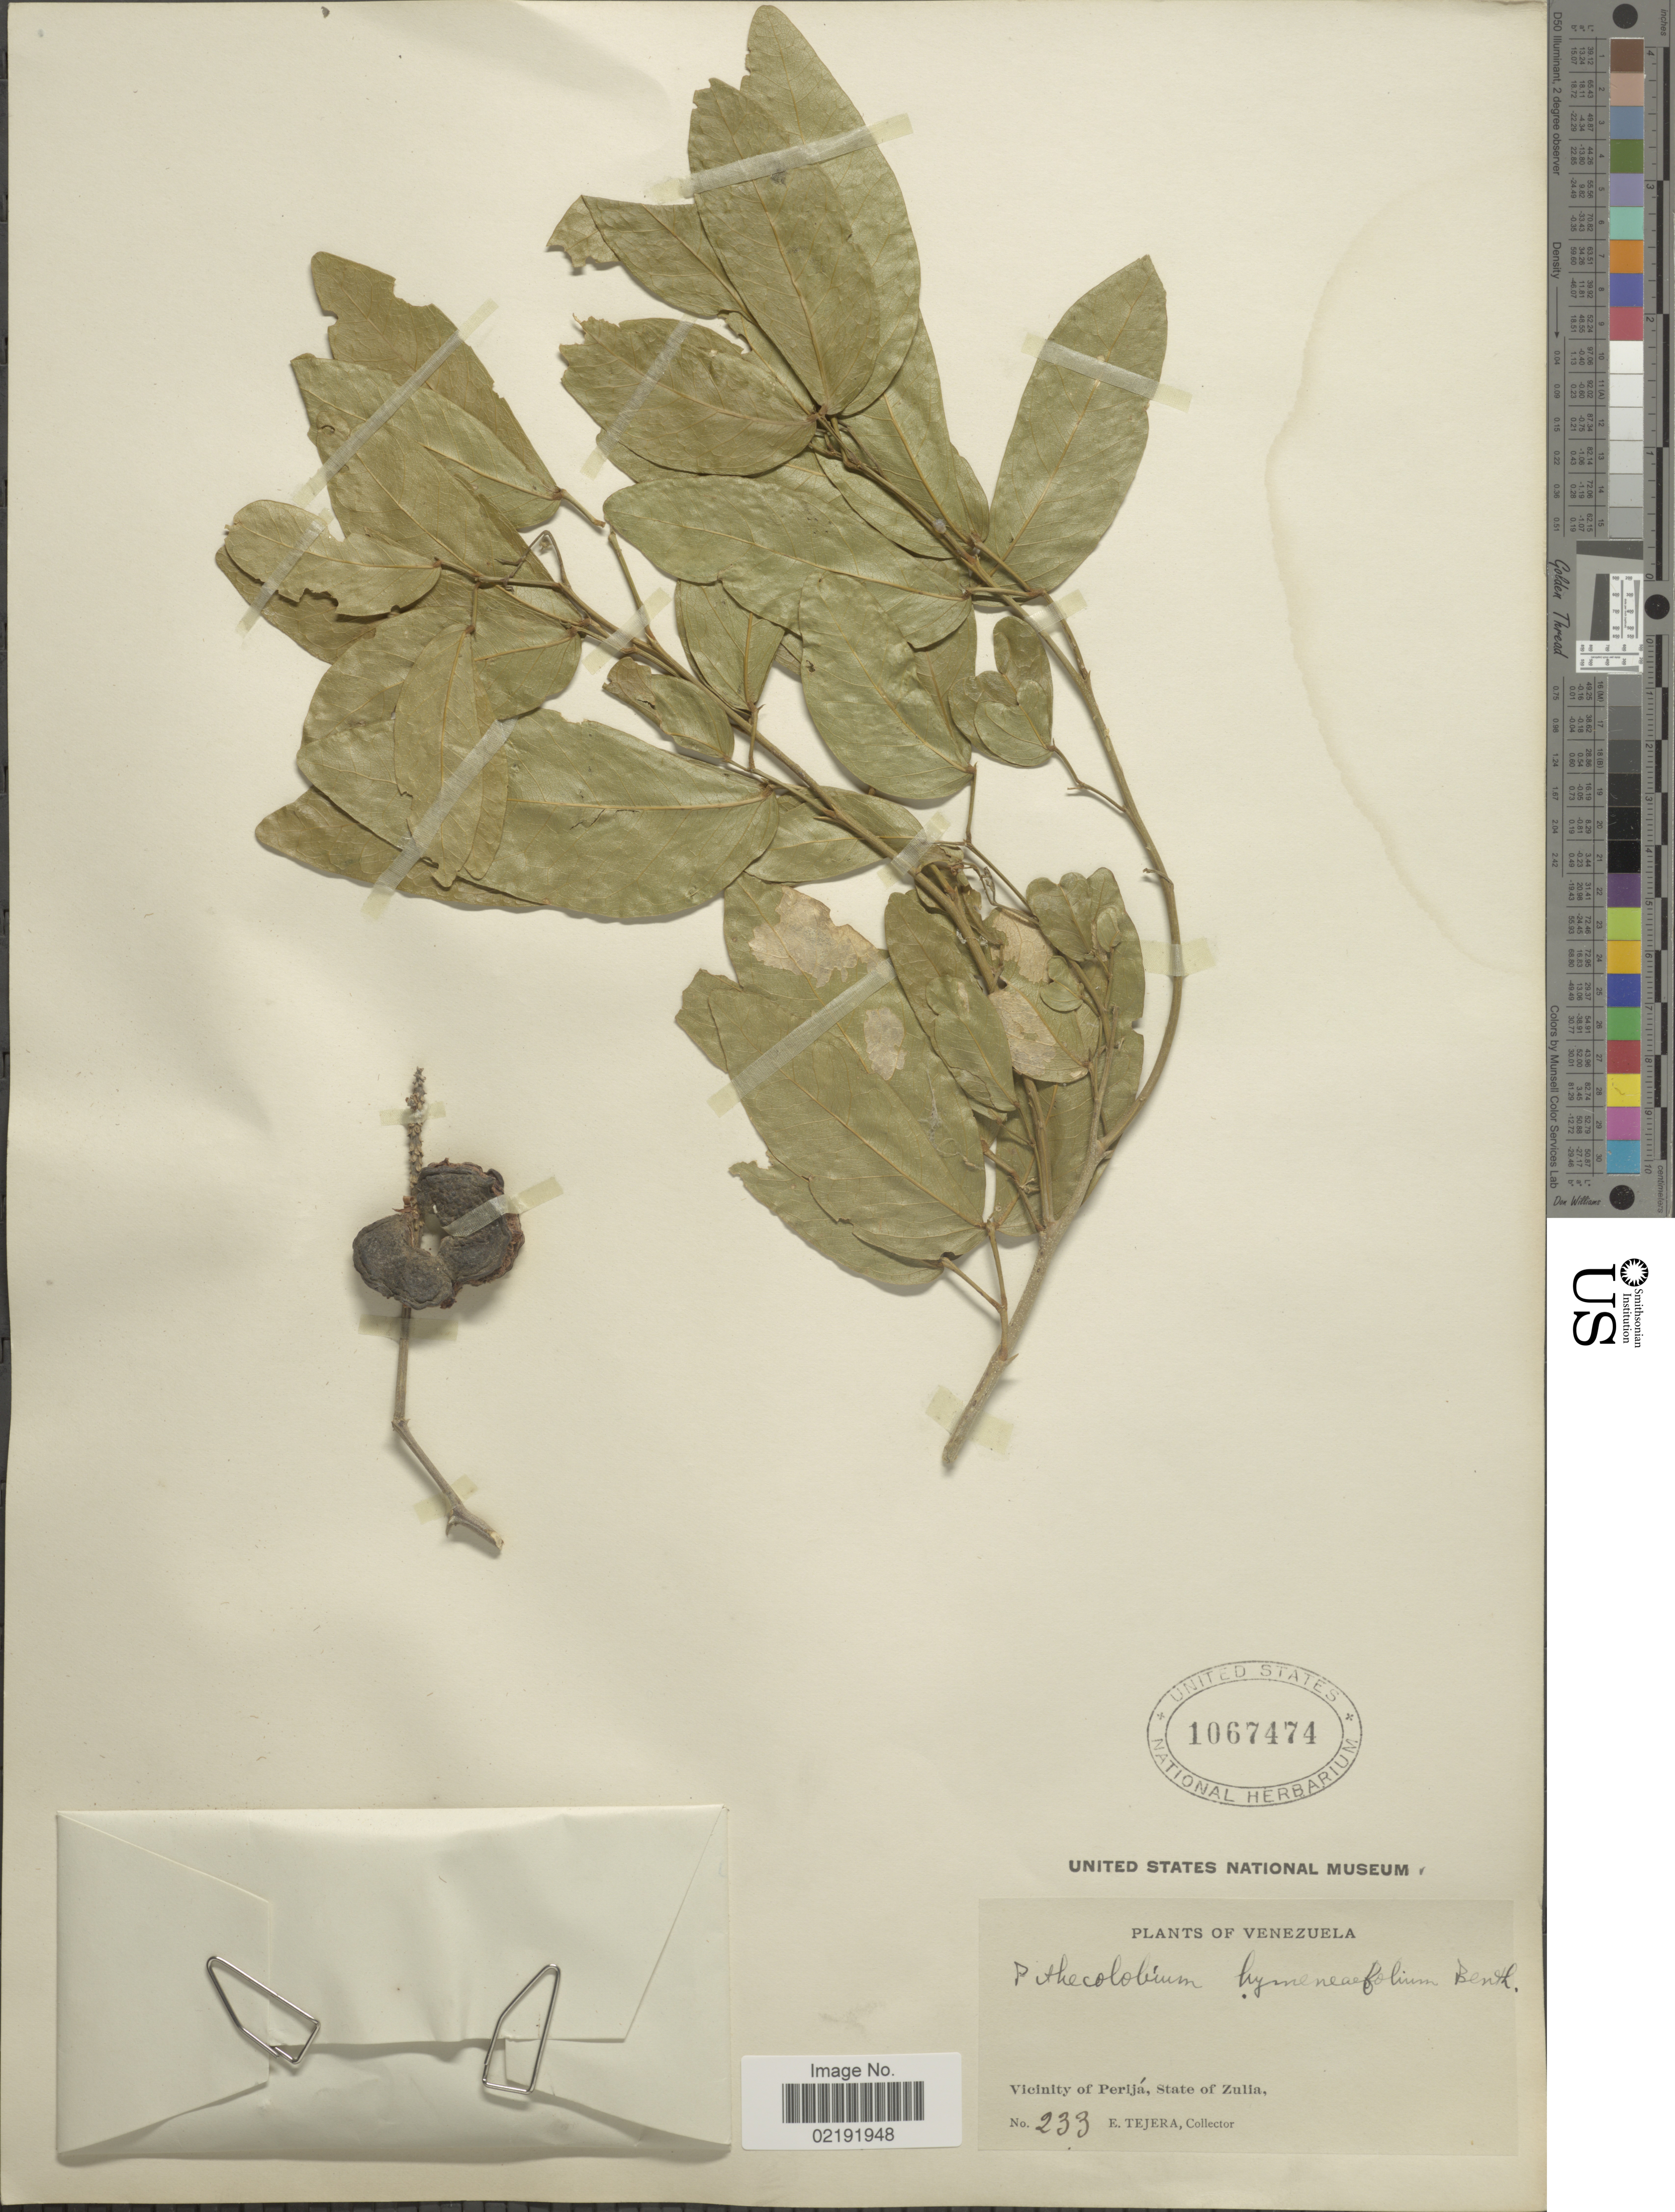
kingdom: Plantae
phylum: Tracheophyta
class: Magnoliopsida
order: Fabales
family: Fabaceae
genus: Pithecellobium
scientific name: Pithecellobium hymenaeifolium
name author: (Humb. & Bonpl. ex Willd.) Benth.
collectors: E. Tejera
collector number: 233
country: Venezuela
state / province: Zulia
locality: Vicinity of Perijá, State of Zulia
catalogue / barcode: US 1067474